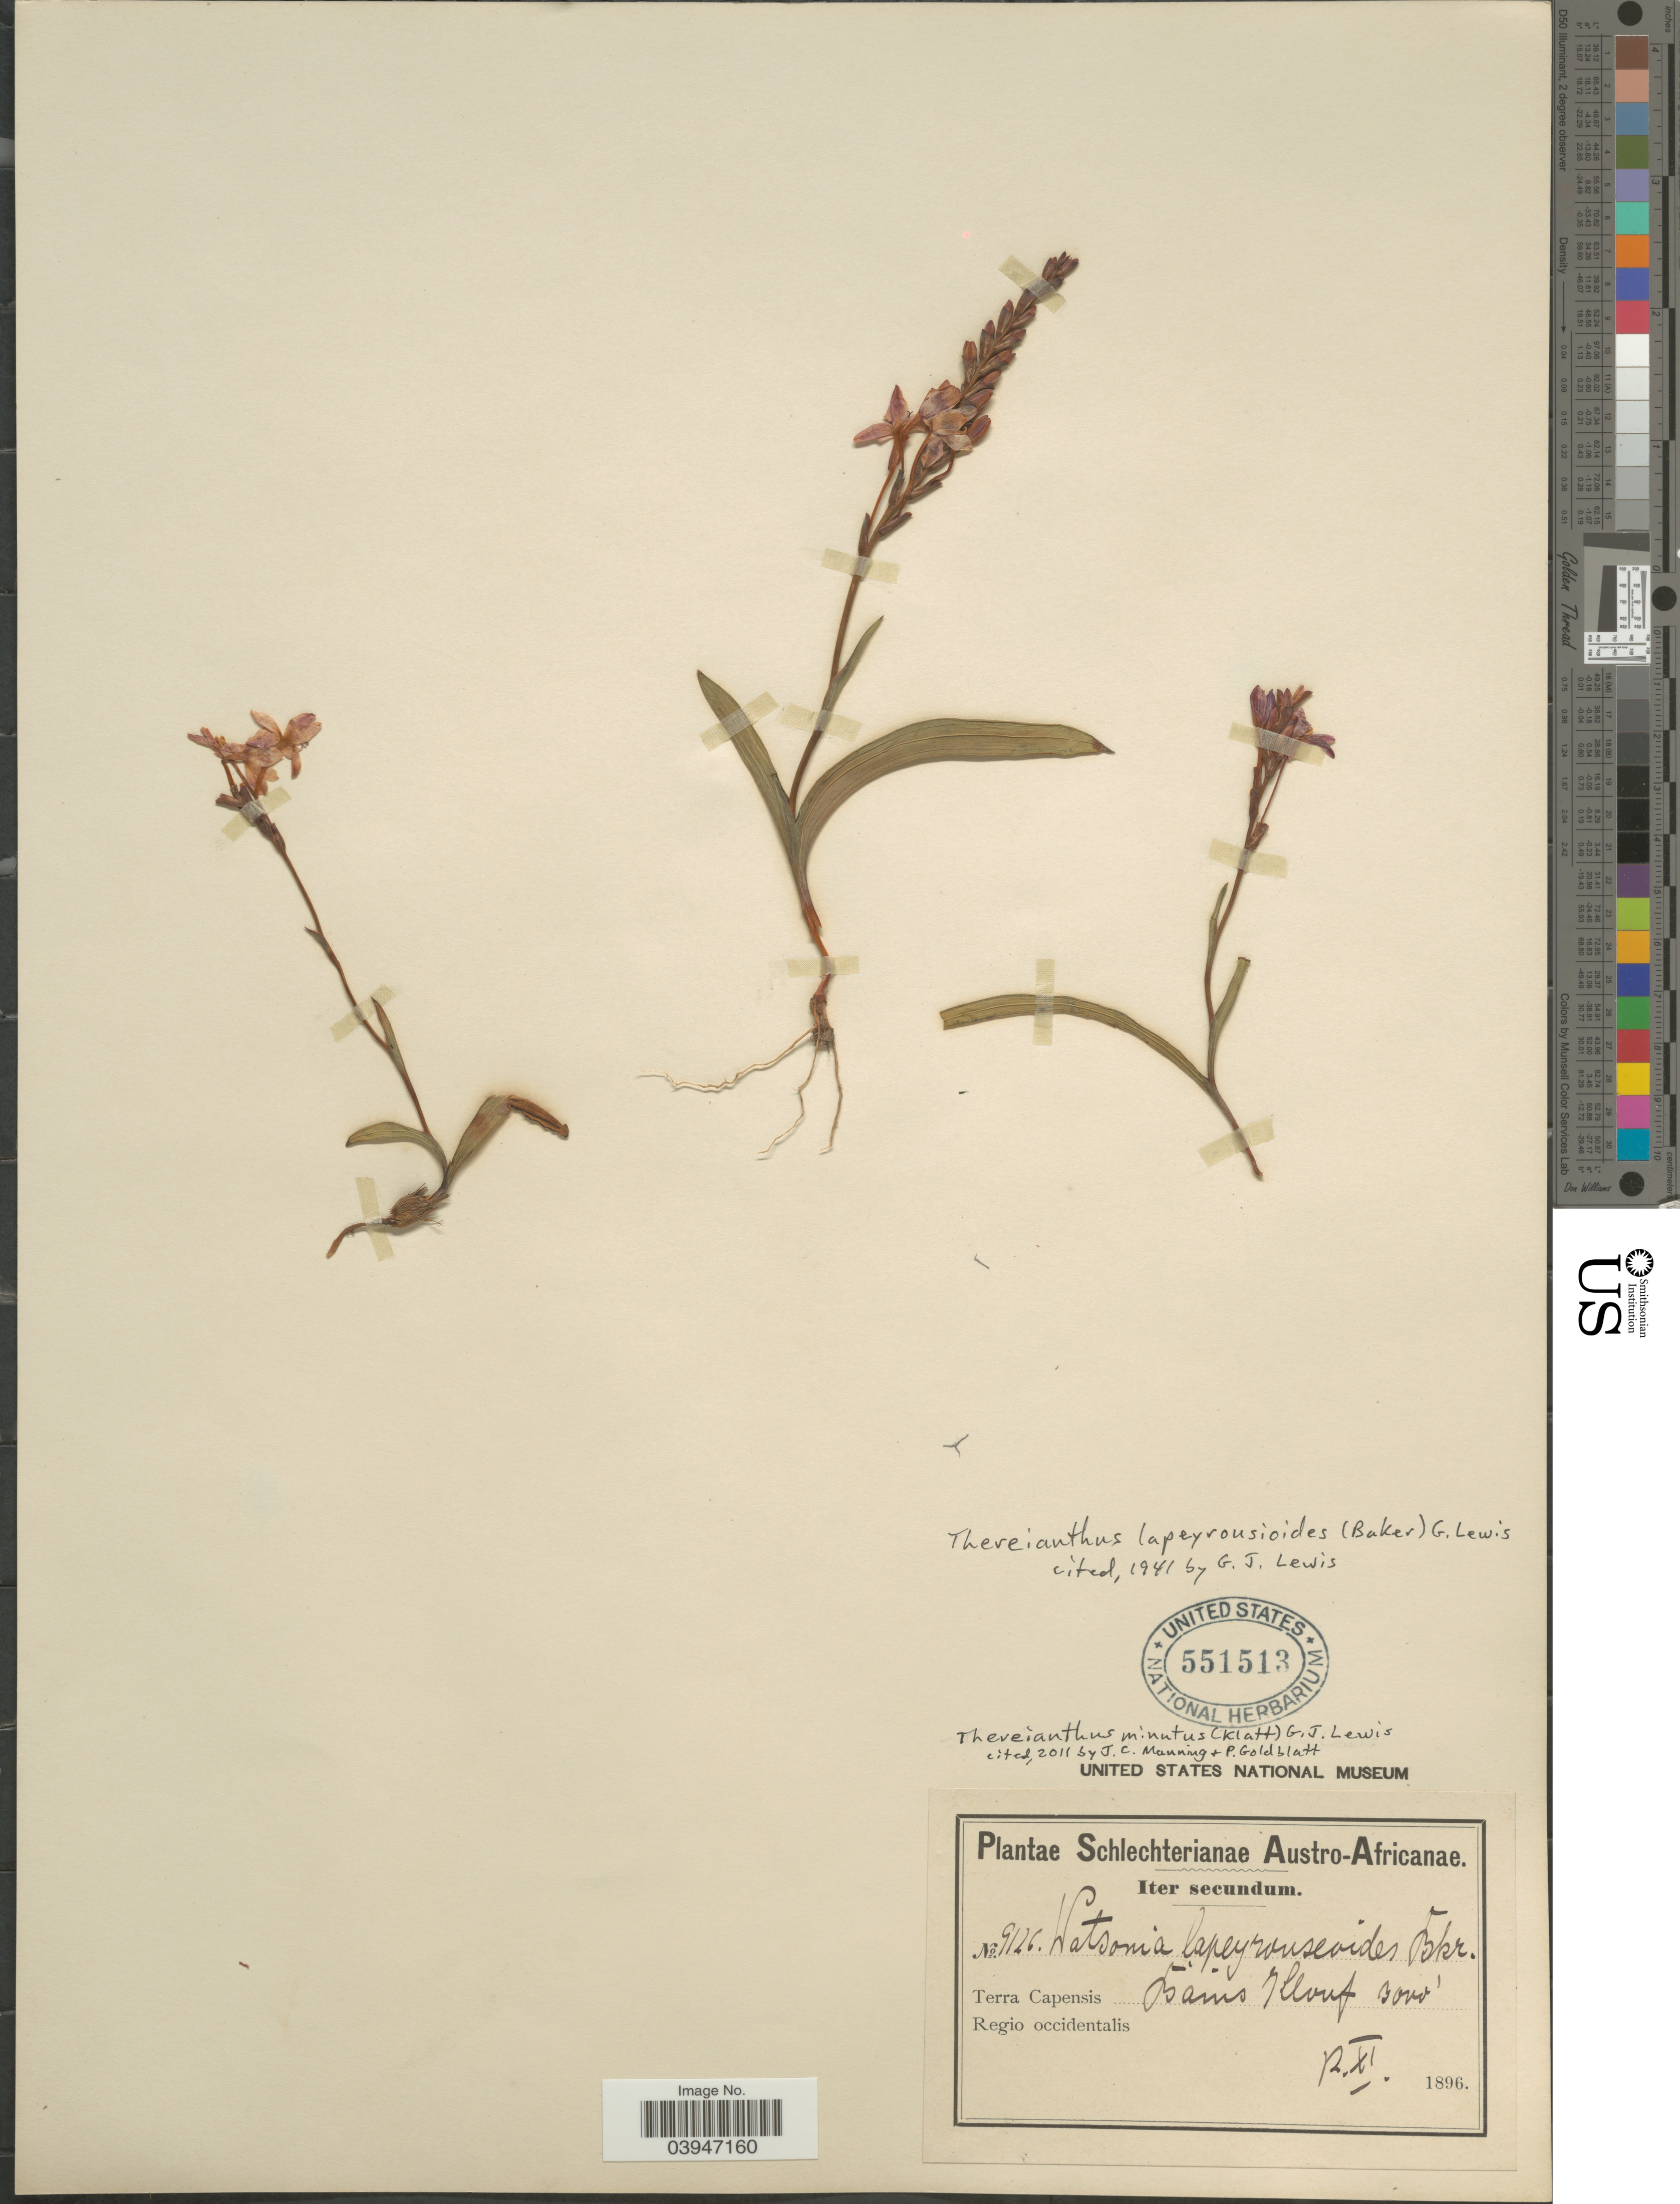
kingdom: Plantae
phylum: Tracheophyta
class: Liliopsida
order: Asparagales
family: Iridaceae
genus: Thereianthus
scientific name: Thereianthus minutus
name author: (Klatt) G.J. Lewis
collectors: Schlechter, --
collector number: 9126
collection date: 1896-11-12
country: South Africa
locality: Austro-Africanae. Terra Capensis. Bains Kloof. Regio occidentalis.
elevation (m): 914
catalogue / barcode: US 551513